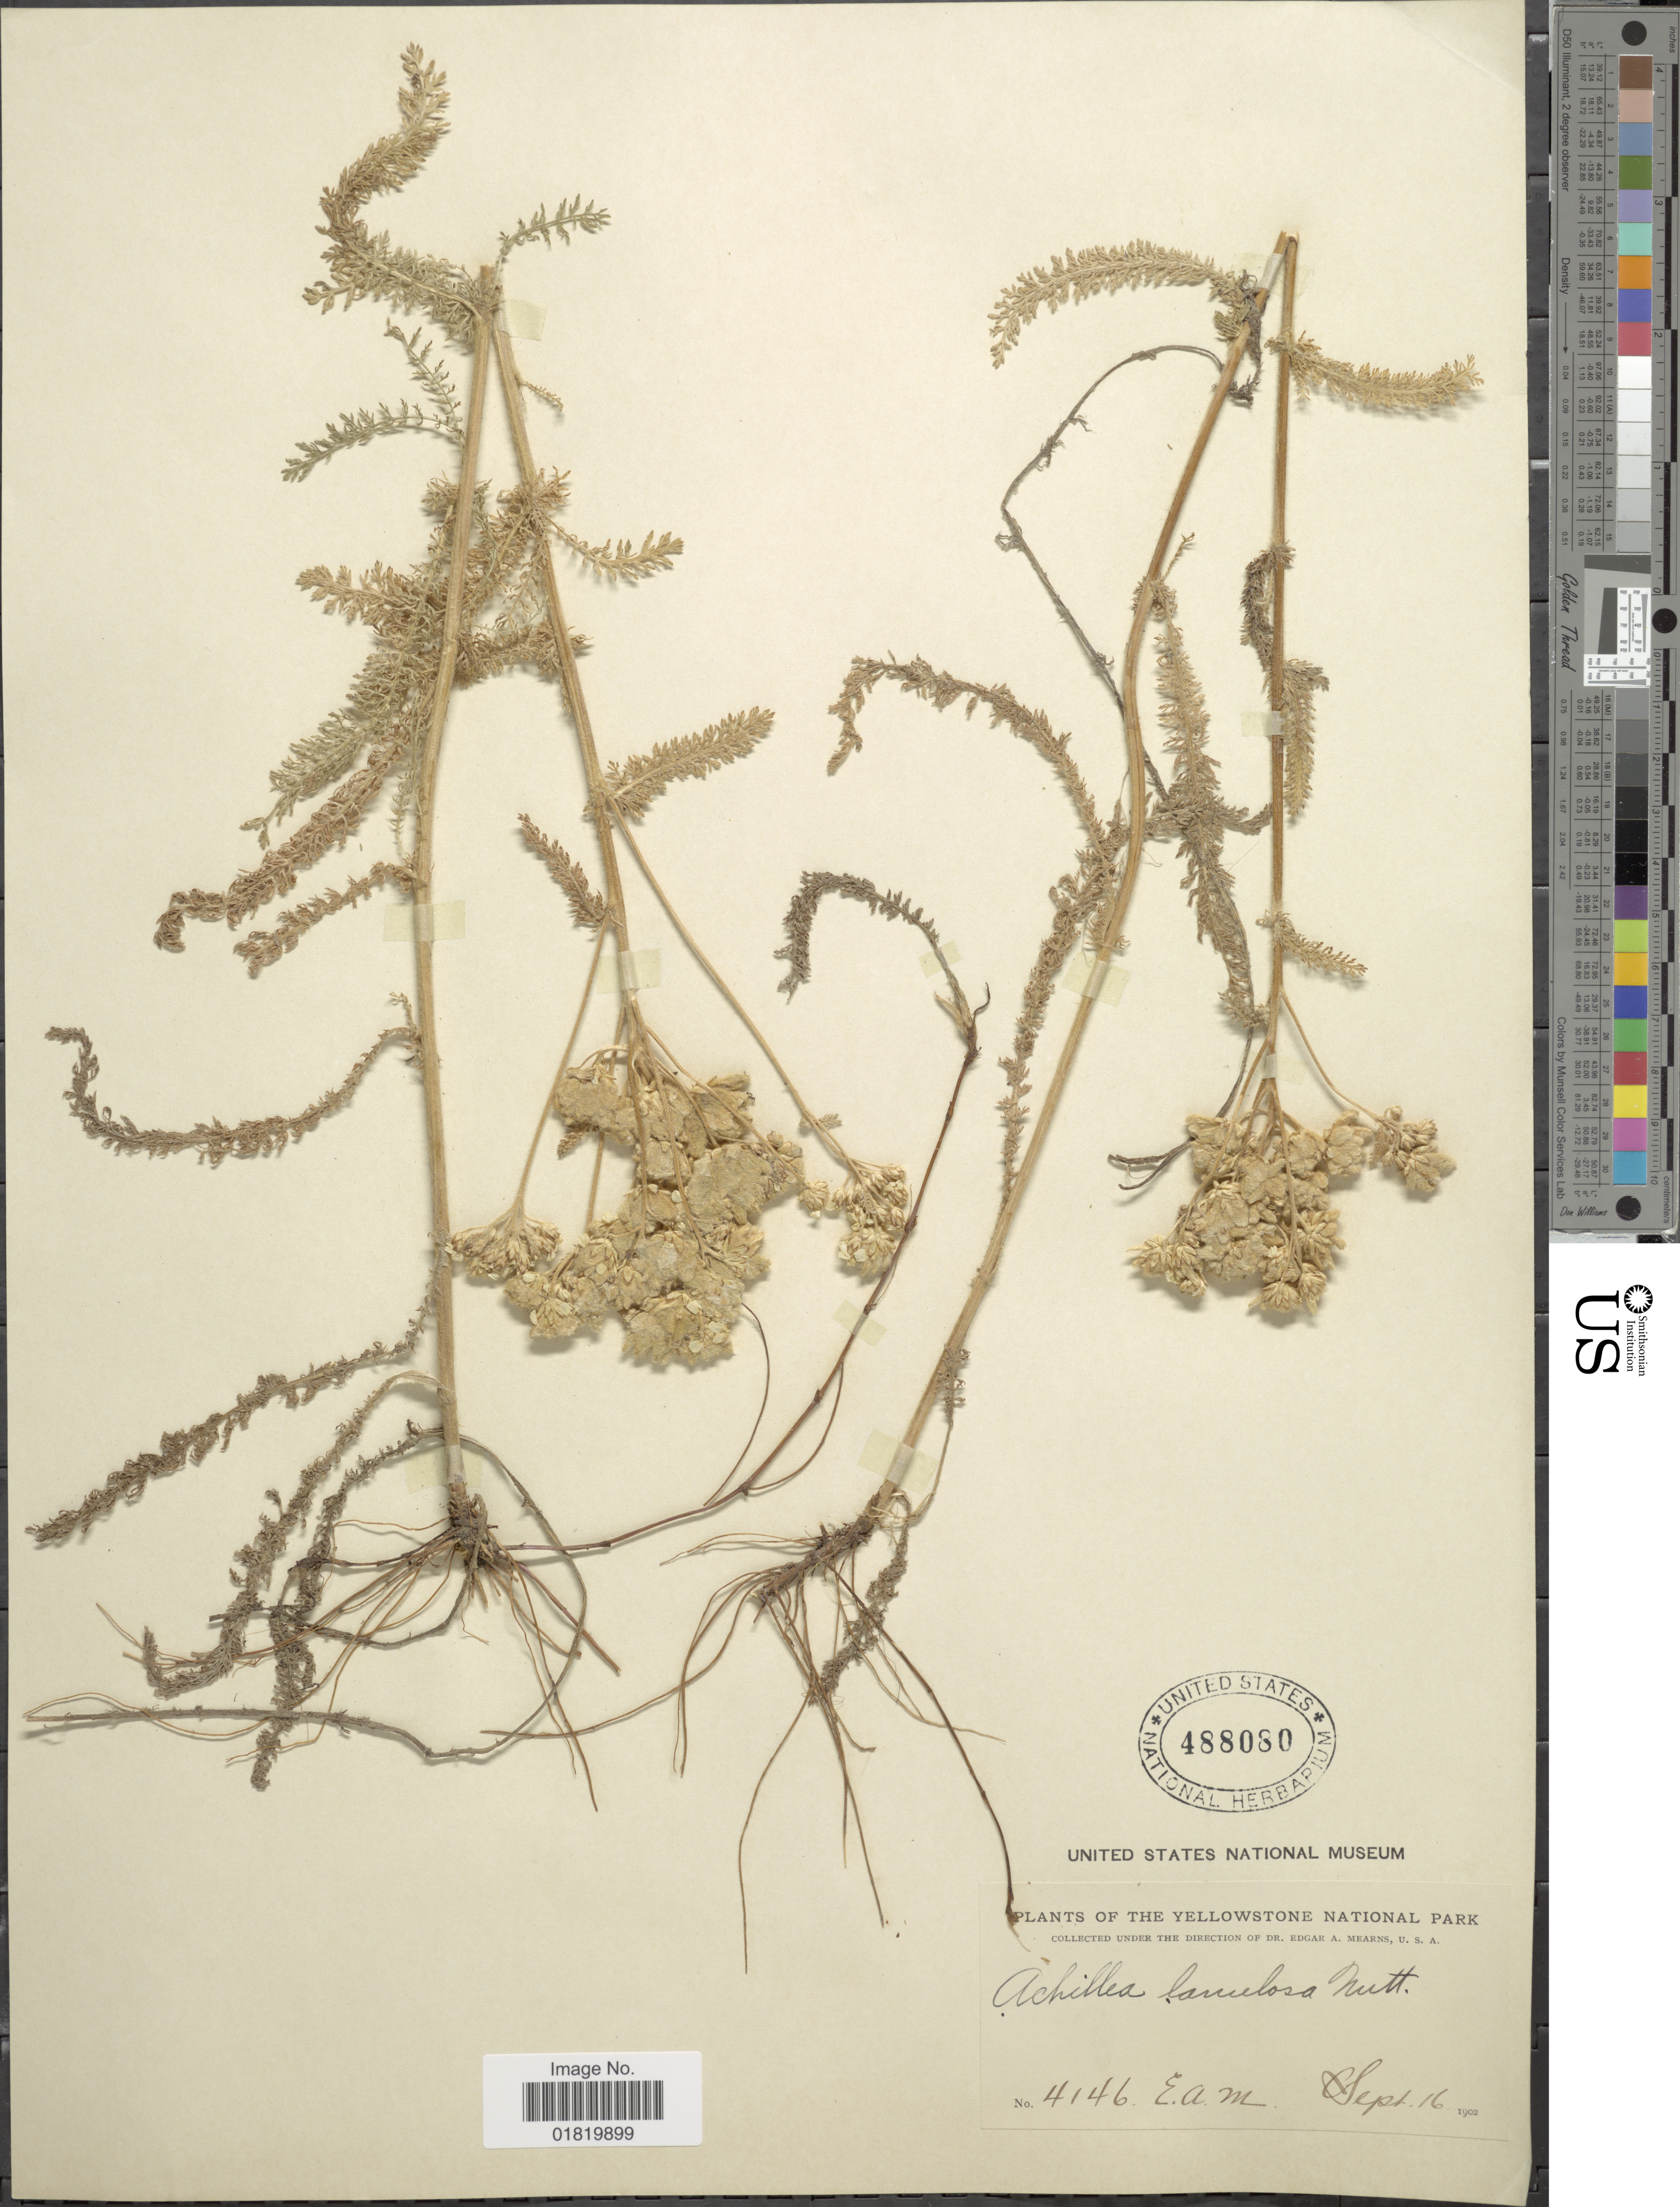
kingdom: Plantae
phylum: Tracheophyta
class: Magnoliopsida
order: Asterales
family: Asteraceae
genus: Achillea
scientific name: Achillea lanulosa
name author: Nutt.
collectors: E. A. Mearns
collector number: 4146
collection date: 1902-09-16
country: United States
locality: Yellowstone National Park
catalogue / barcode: US 488080